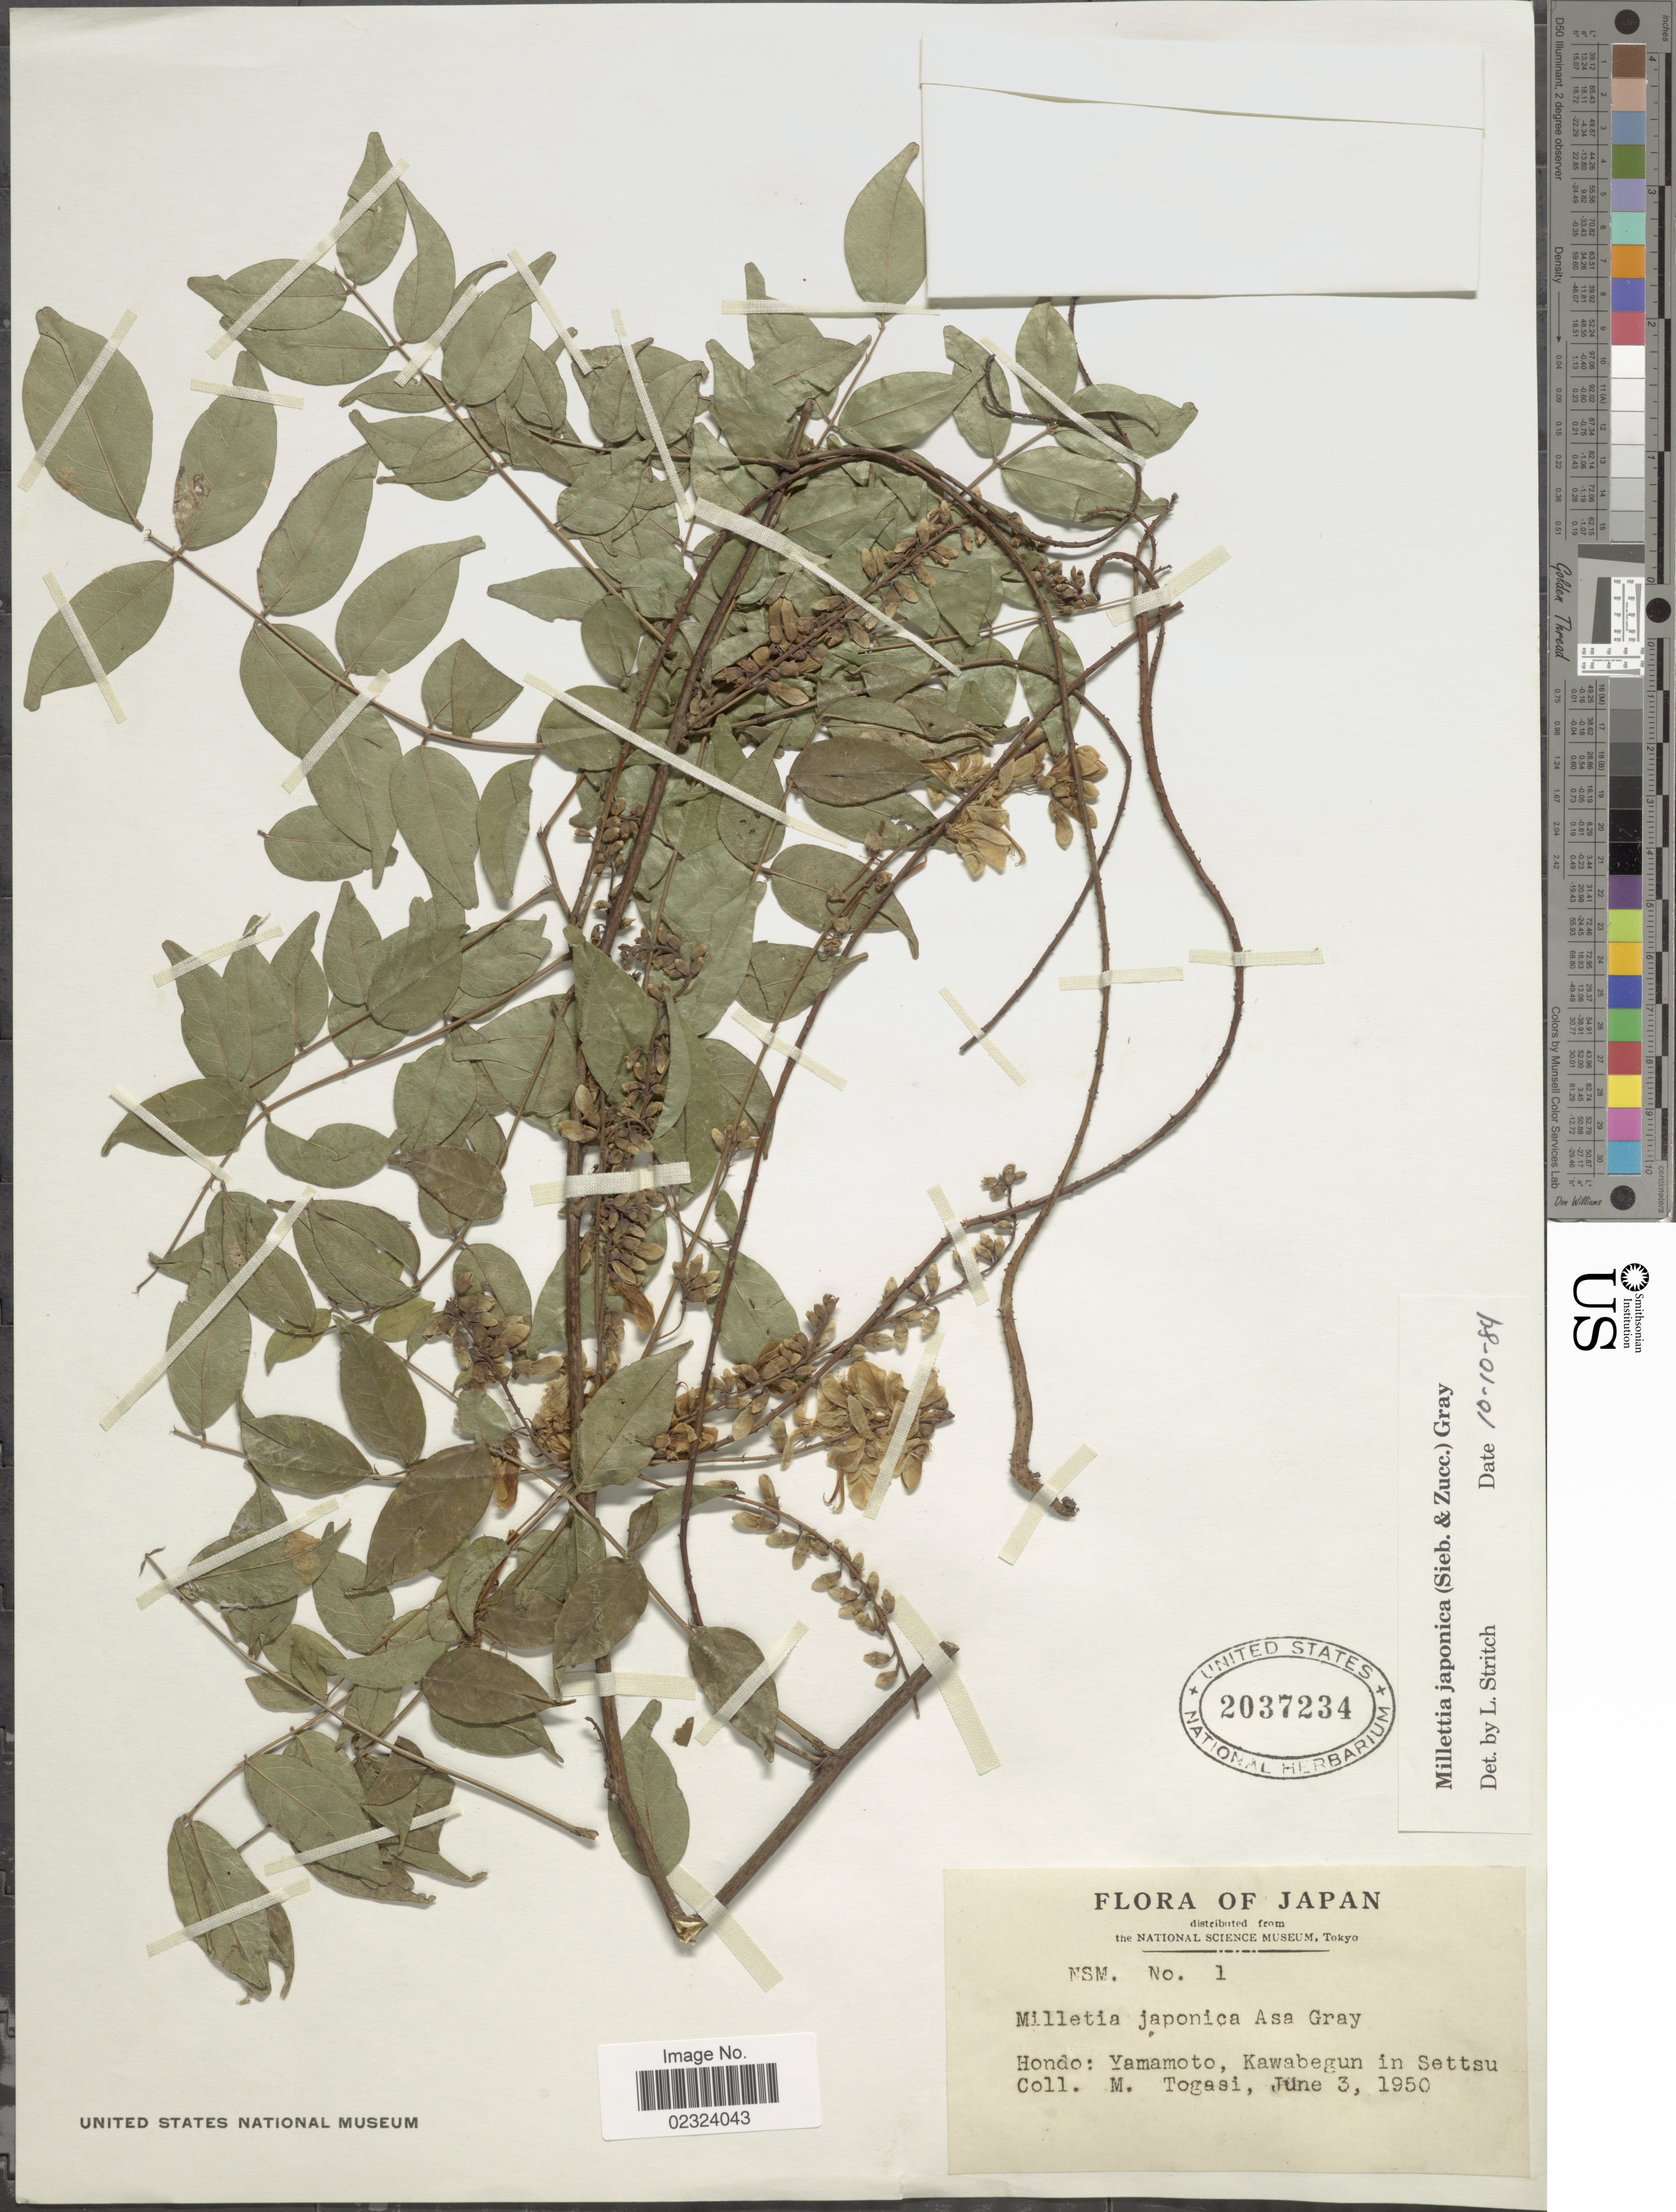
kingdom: Plantae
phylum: Tracheophyta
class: Magnoliopsida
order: Fabales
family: Fabaceae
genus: Wisteriopsis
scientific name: Wisteriopsis japonica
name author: (Siebold & Zucc.) J. Compton & Schrire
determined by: Strong, Mark T., (BOT), Smithsonian Institution - National Museum of Natural History (UNITED STATES)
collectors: M. Togasi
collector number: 1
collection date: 1950-06-03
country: Japan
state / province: Hyogo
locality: Hondo: Yamamoto, Kawabe-gun in Settsu.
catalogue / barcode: US 2037234